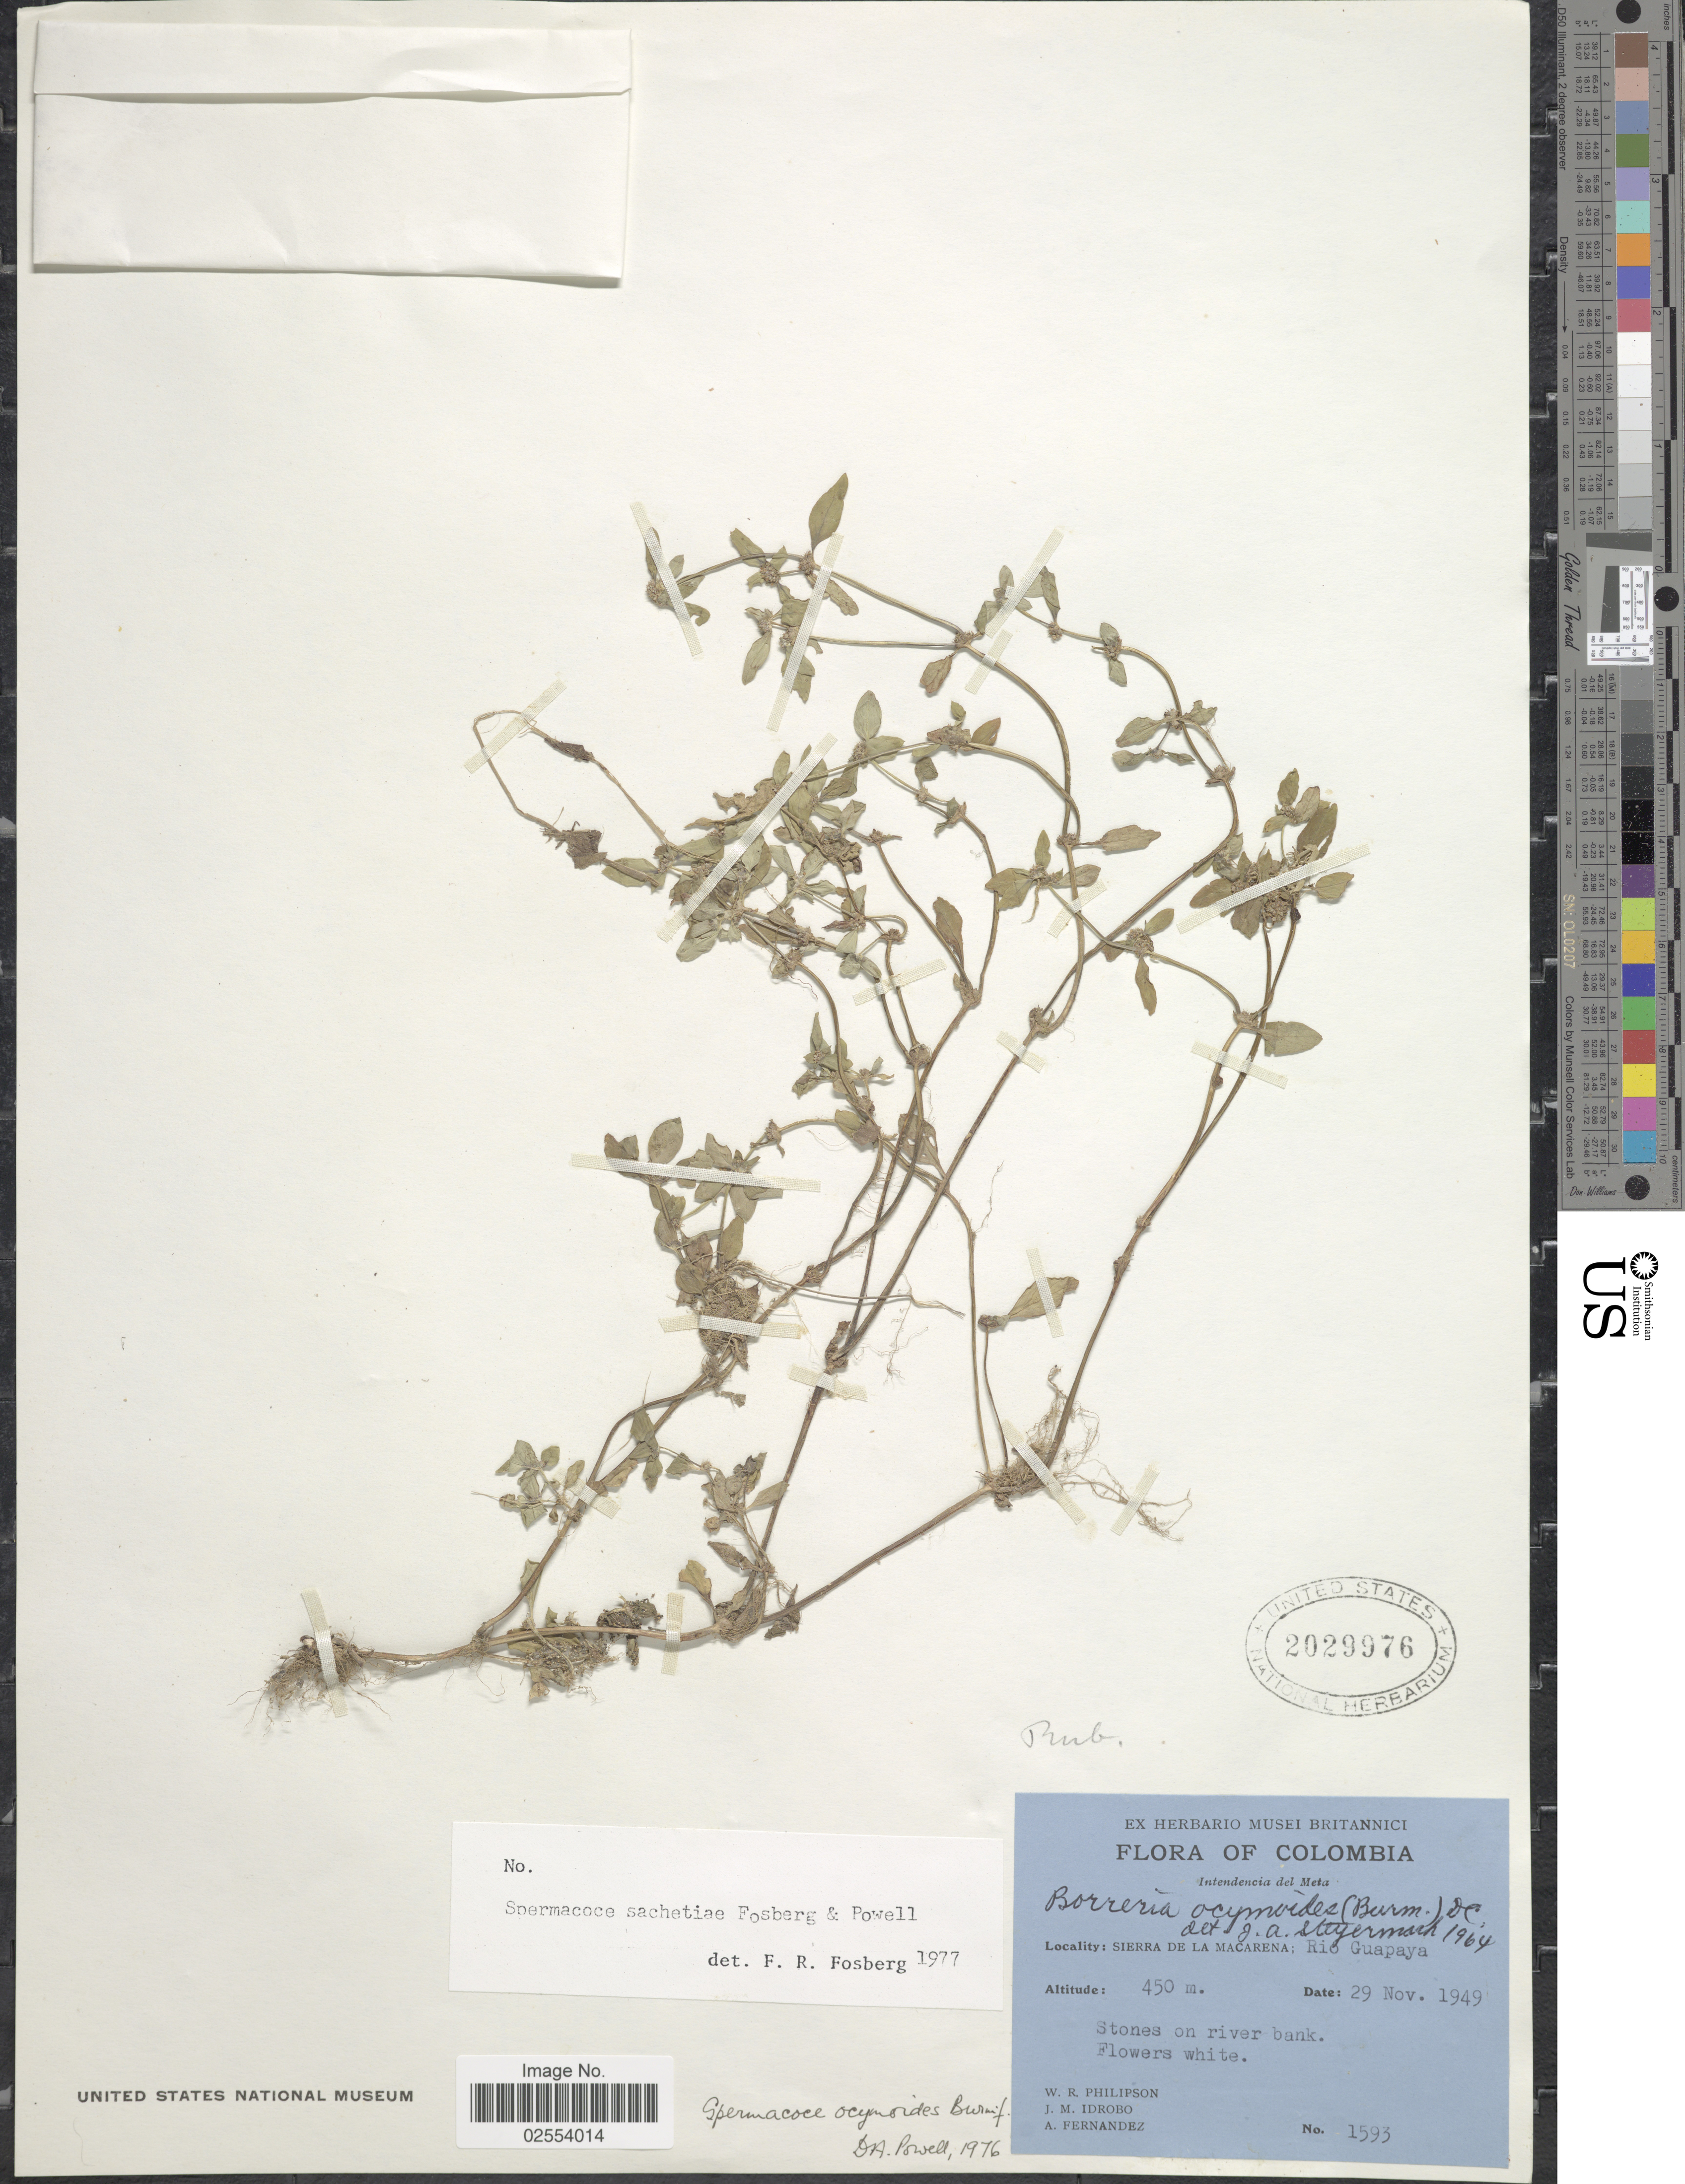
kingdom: Plantae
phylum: Tracheophyta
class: Magnoliopsida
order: Gentianales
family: Rubiaceae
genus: Spermacoce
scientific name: Spermacoce mauritiana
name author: Gideon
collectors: W. R. Philipson, J. M. Idrobo & A. Fernandez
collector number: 1593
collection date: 1949-11-29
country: Colombia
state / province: Meta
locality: Intendencia del Meta, Sierra de La Macarena: Rio Guapaya, stones on river bank.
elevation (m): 450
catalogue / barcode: US 2029976